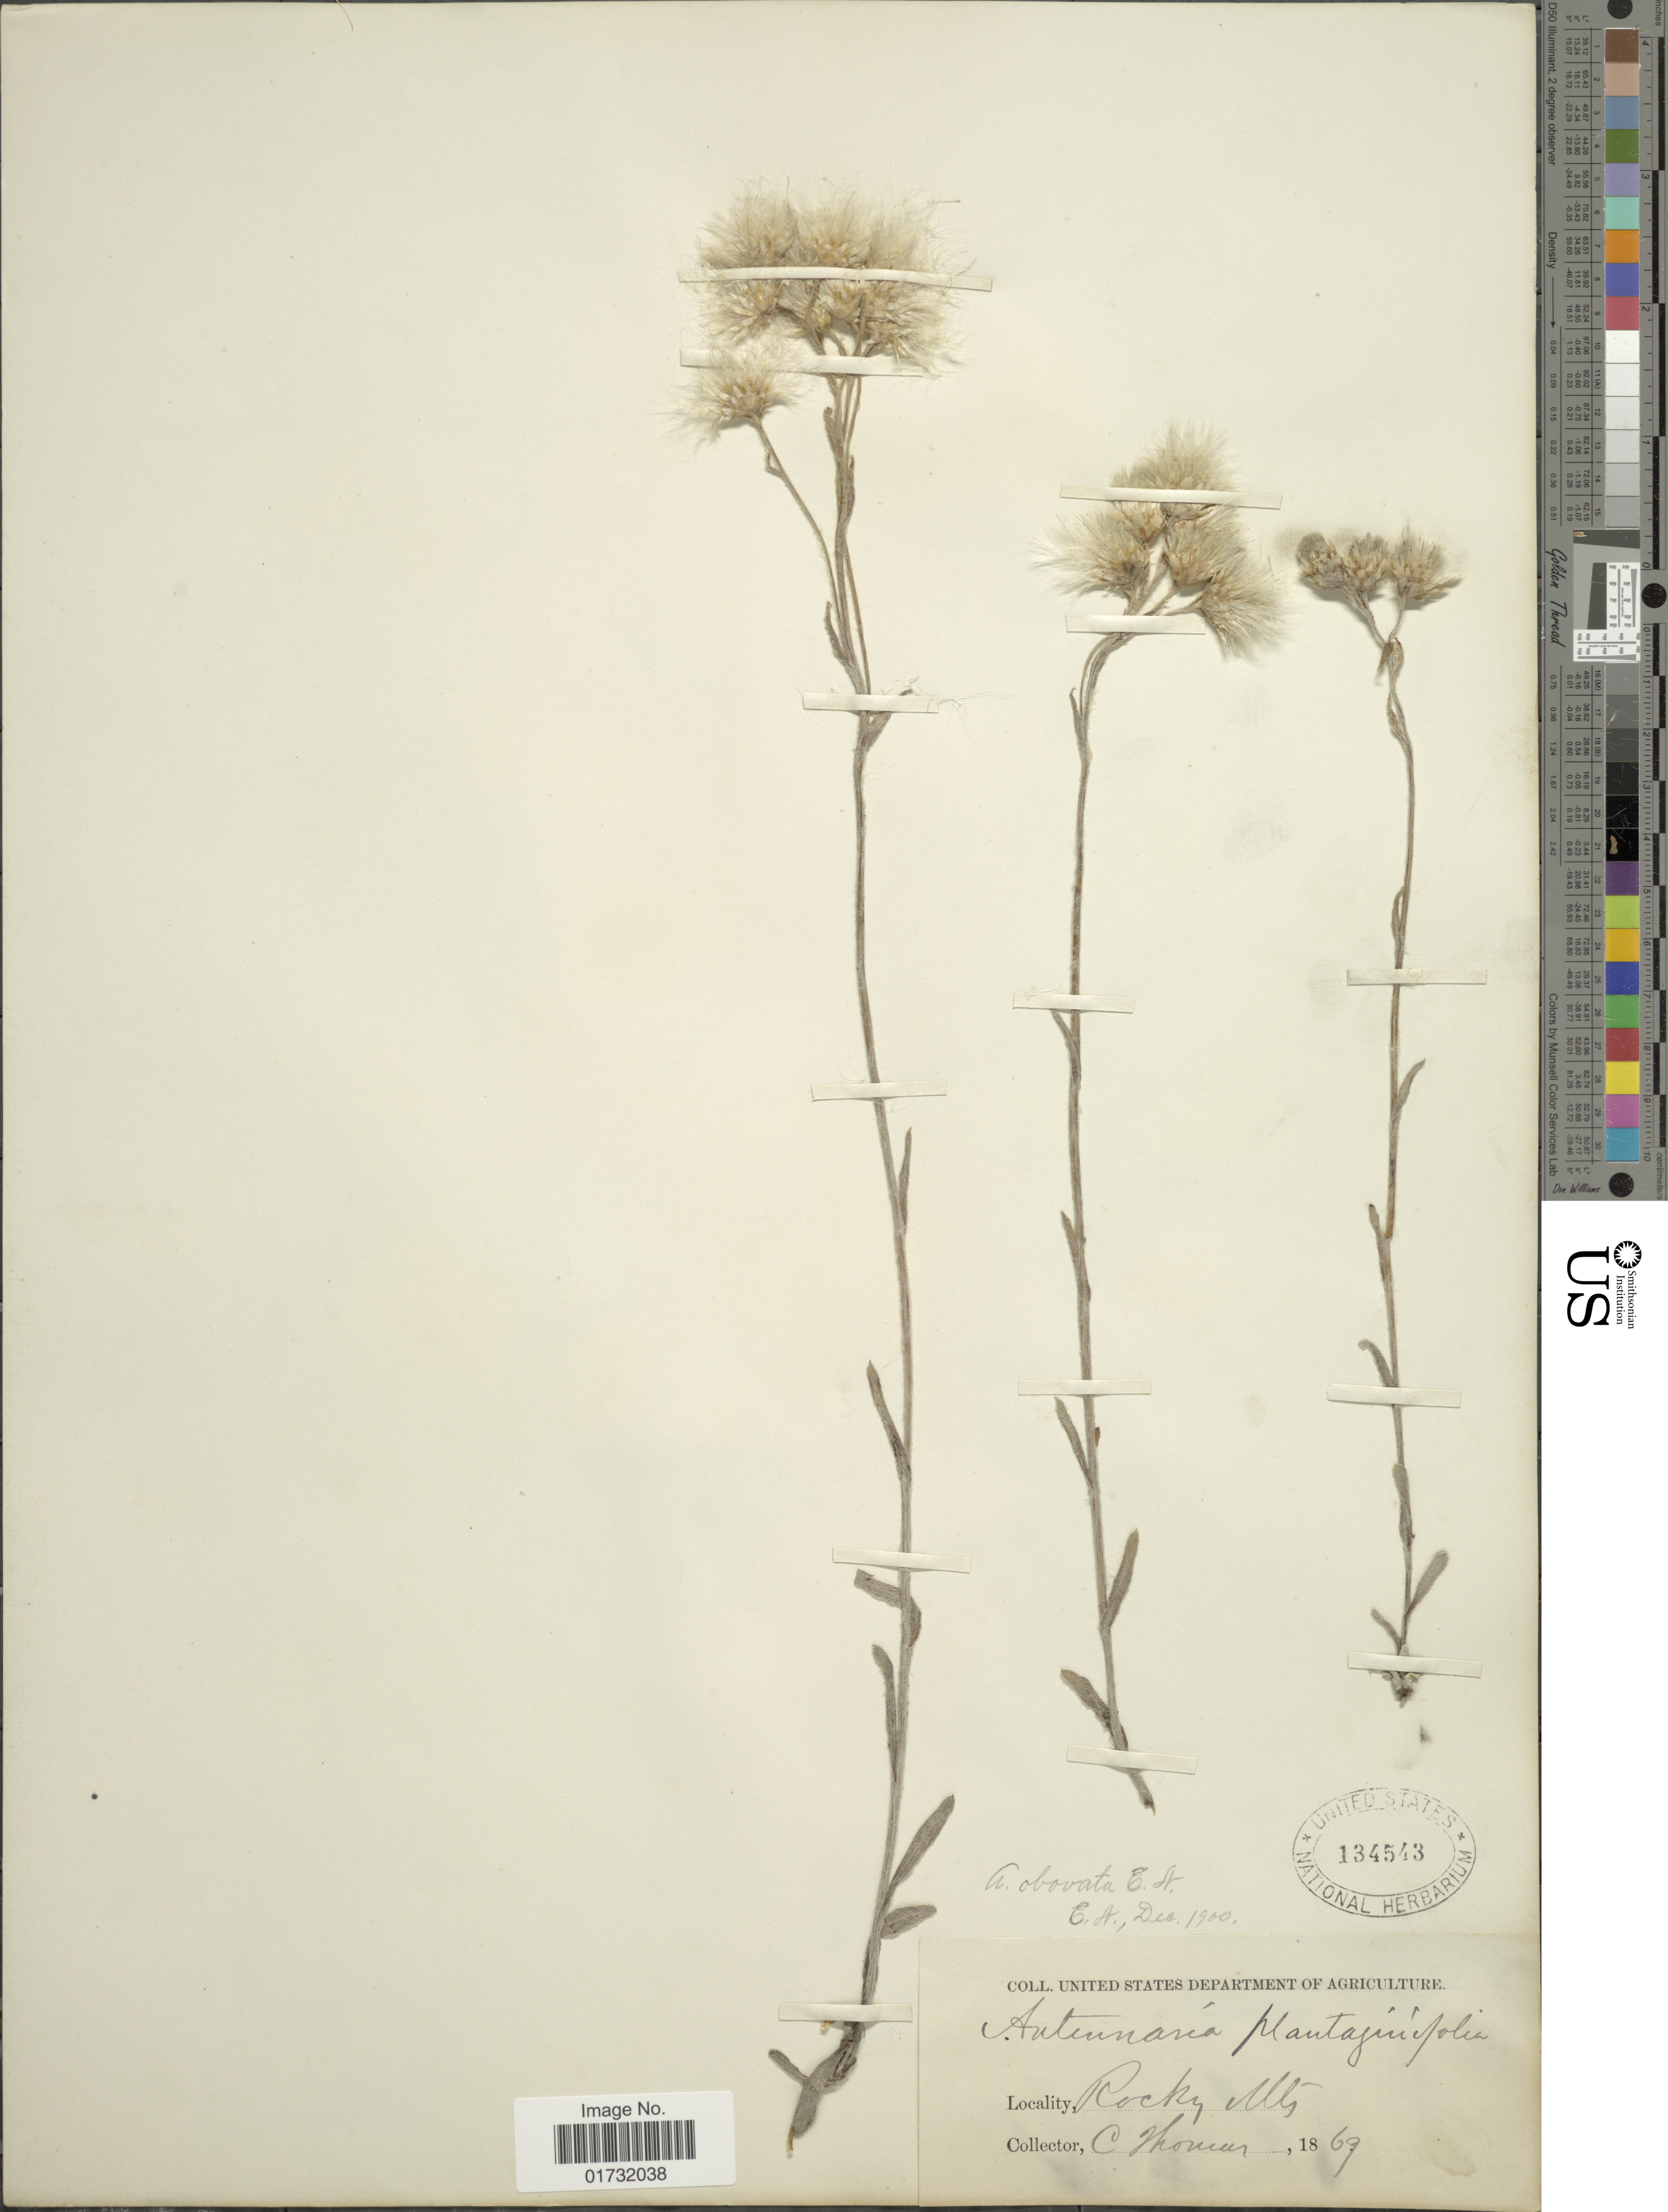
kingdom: Plantae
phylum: Tracheophyta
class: Magnoliopsida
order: Asterales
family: Asteraceae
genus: Antennaria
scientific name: Antennaria obovata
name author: E.E. Nelson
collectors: C. Thomas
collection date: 1869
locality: Rocky Mts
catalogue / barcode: US 134543